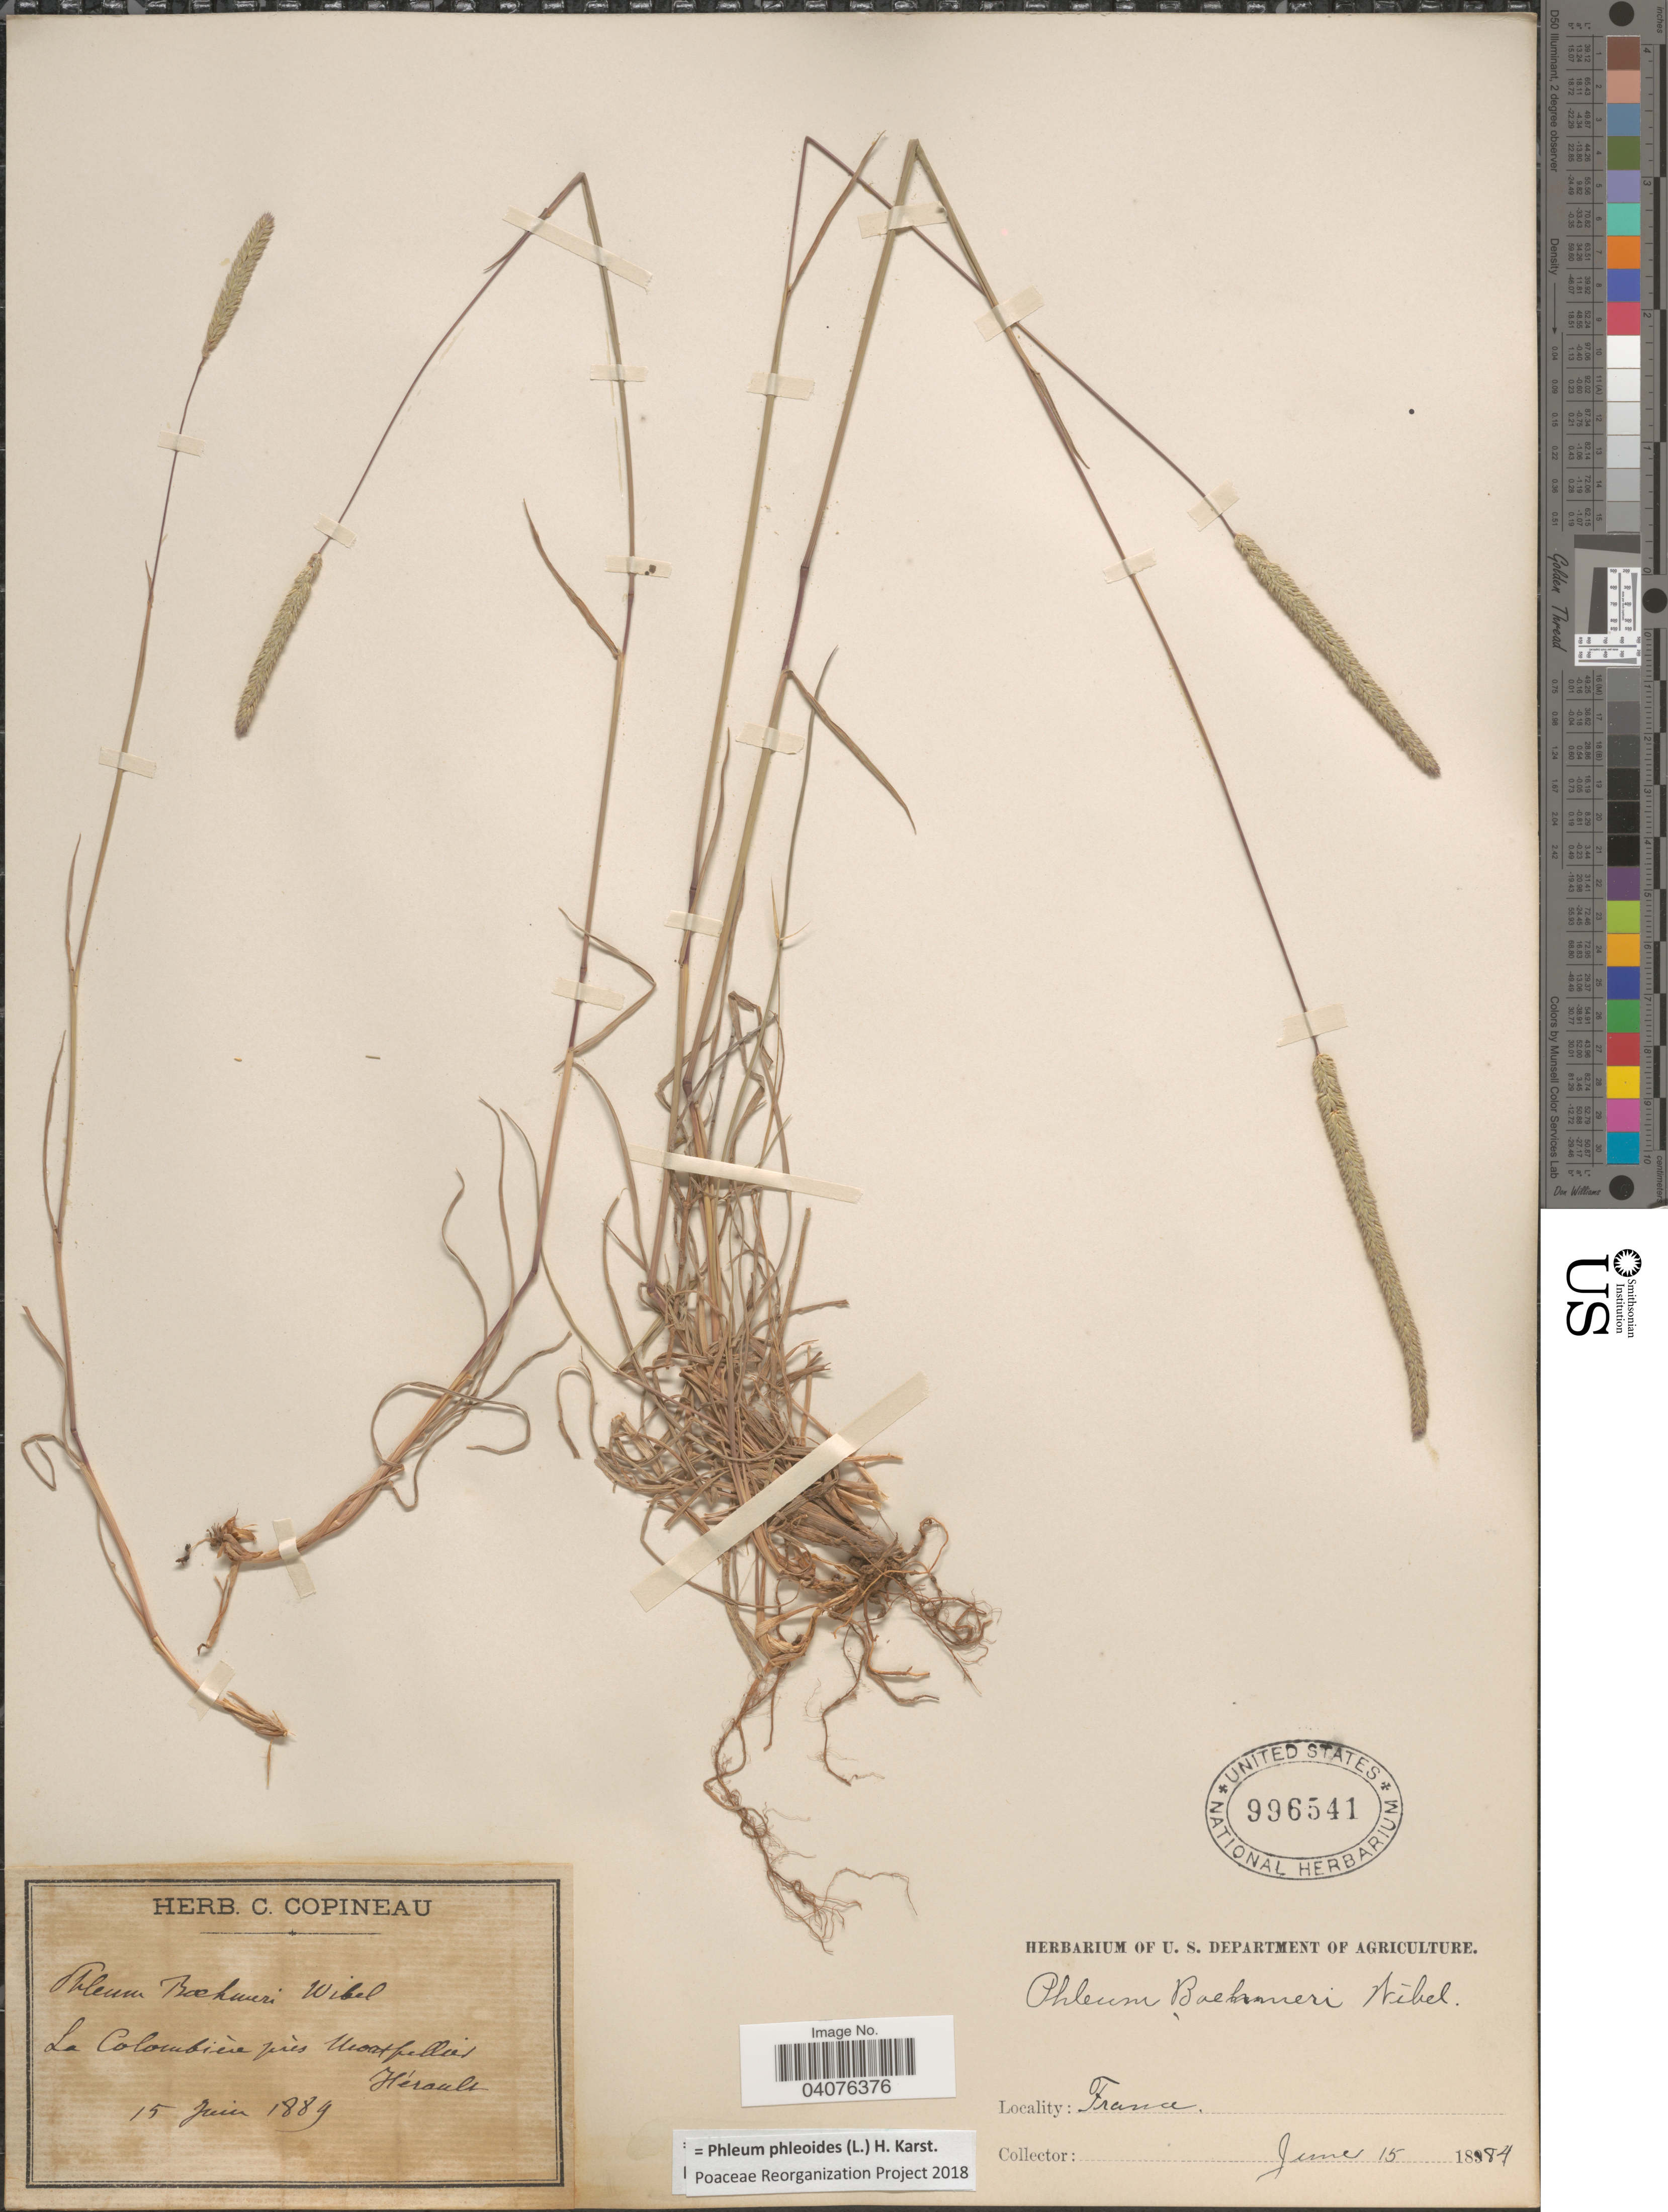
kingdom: Plantae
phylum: Tracheophyta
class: Liliopsida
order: Poales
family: Poaceae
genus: Phleum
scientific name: Phleum phleoides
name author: (L.) H. Karst.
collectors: ex herb. C. Copineau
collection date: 1889-06-15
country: France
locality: La Colombiére près Montpellier. Hérault.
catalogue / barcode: US 996541